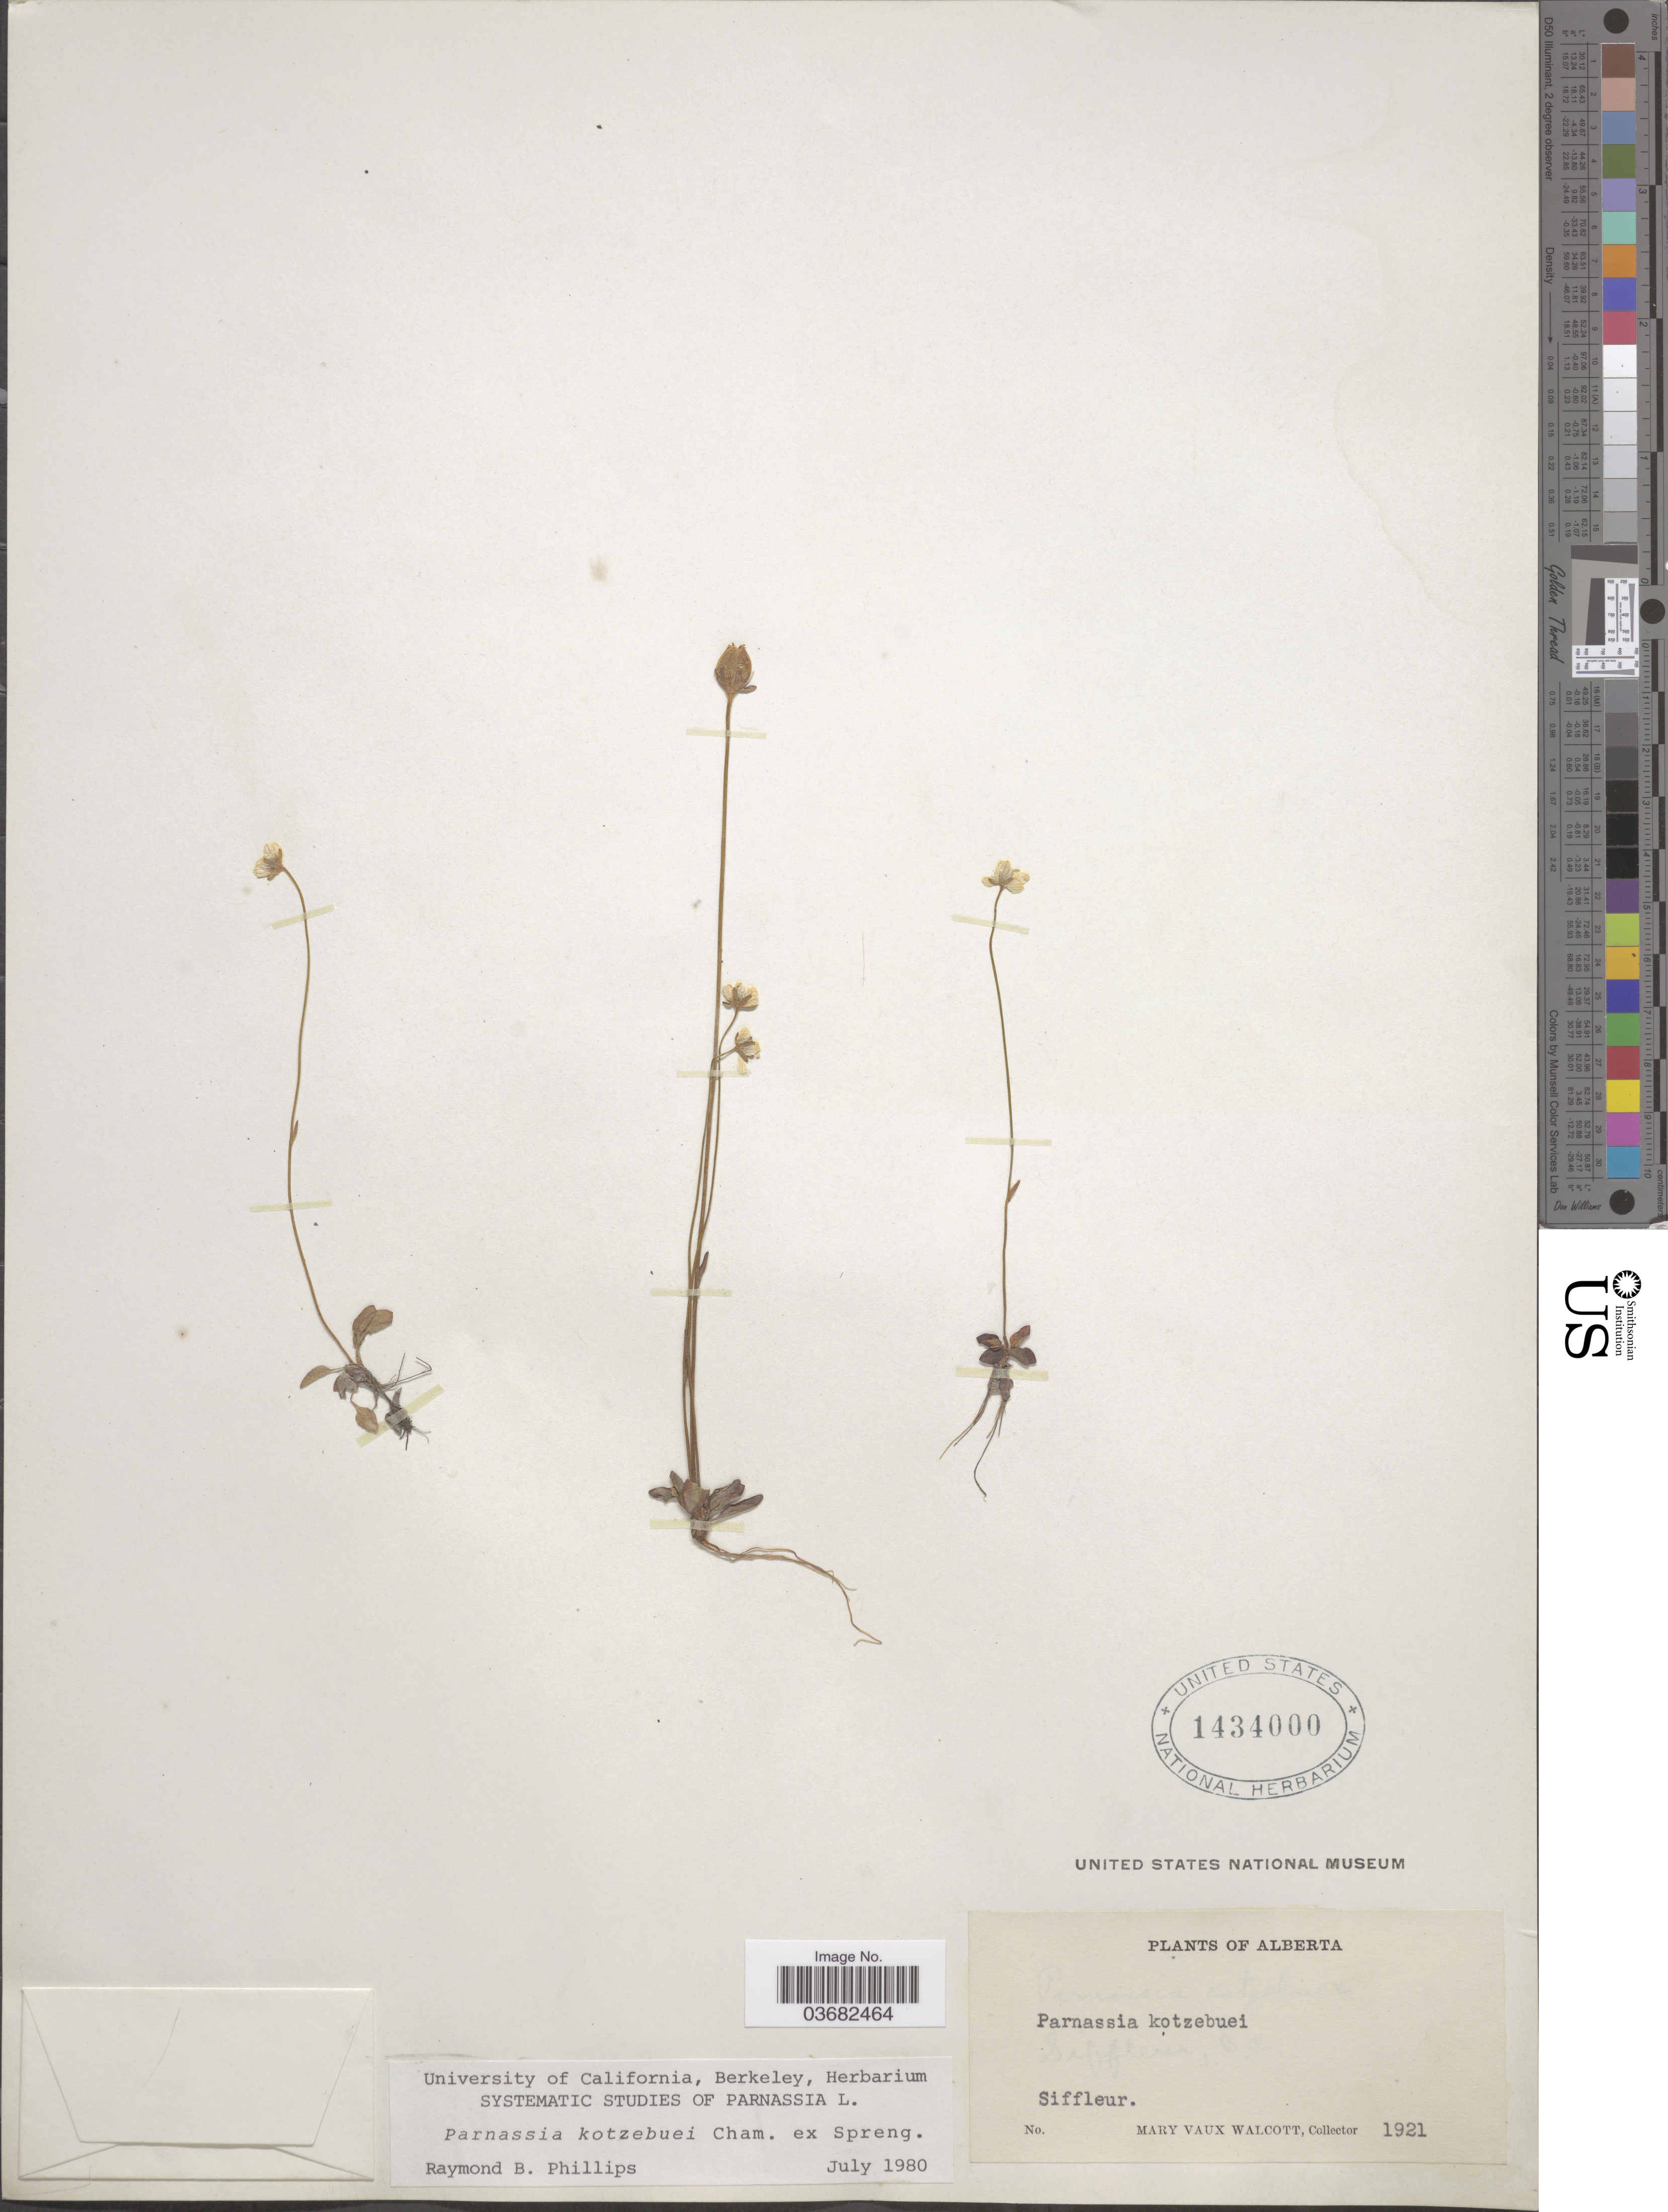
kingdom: Plantae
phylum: Tracheophyta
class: Magnoliopsida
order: Celastrales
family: Parnassiaceae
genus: Parnassia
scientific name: Parnassia kotzebuei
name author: Cham. ex Spreng.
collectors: M. Walcott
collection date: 1921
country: Canada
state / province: Alberta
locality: Siffleur.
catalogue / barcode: US 1434000